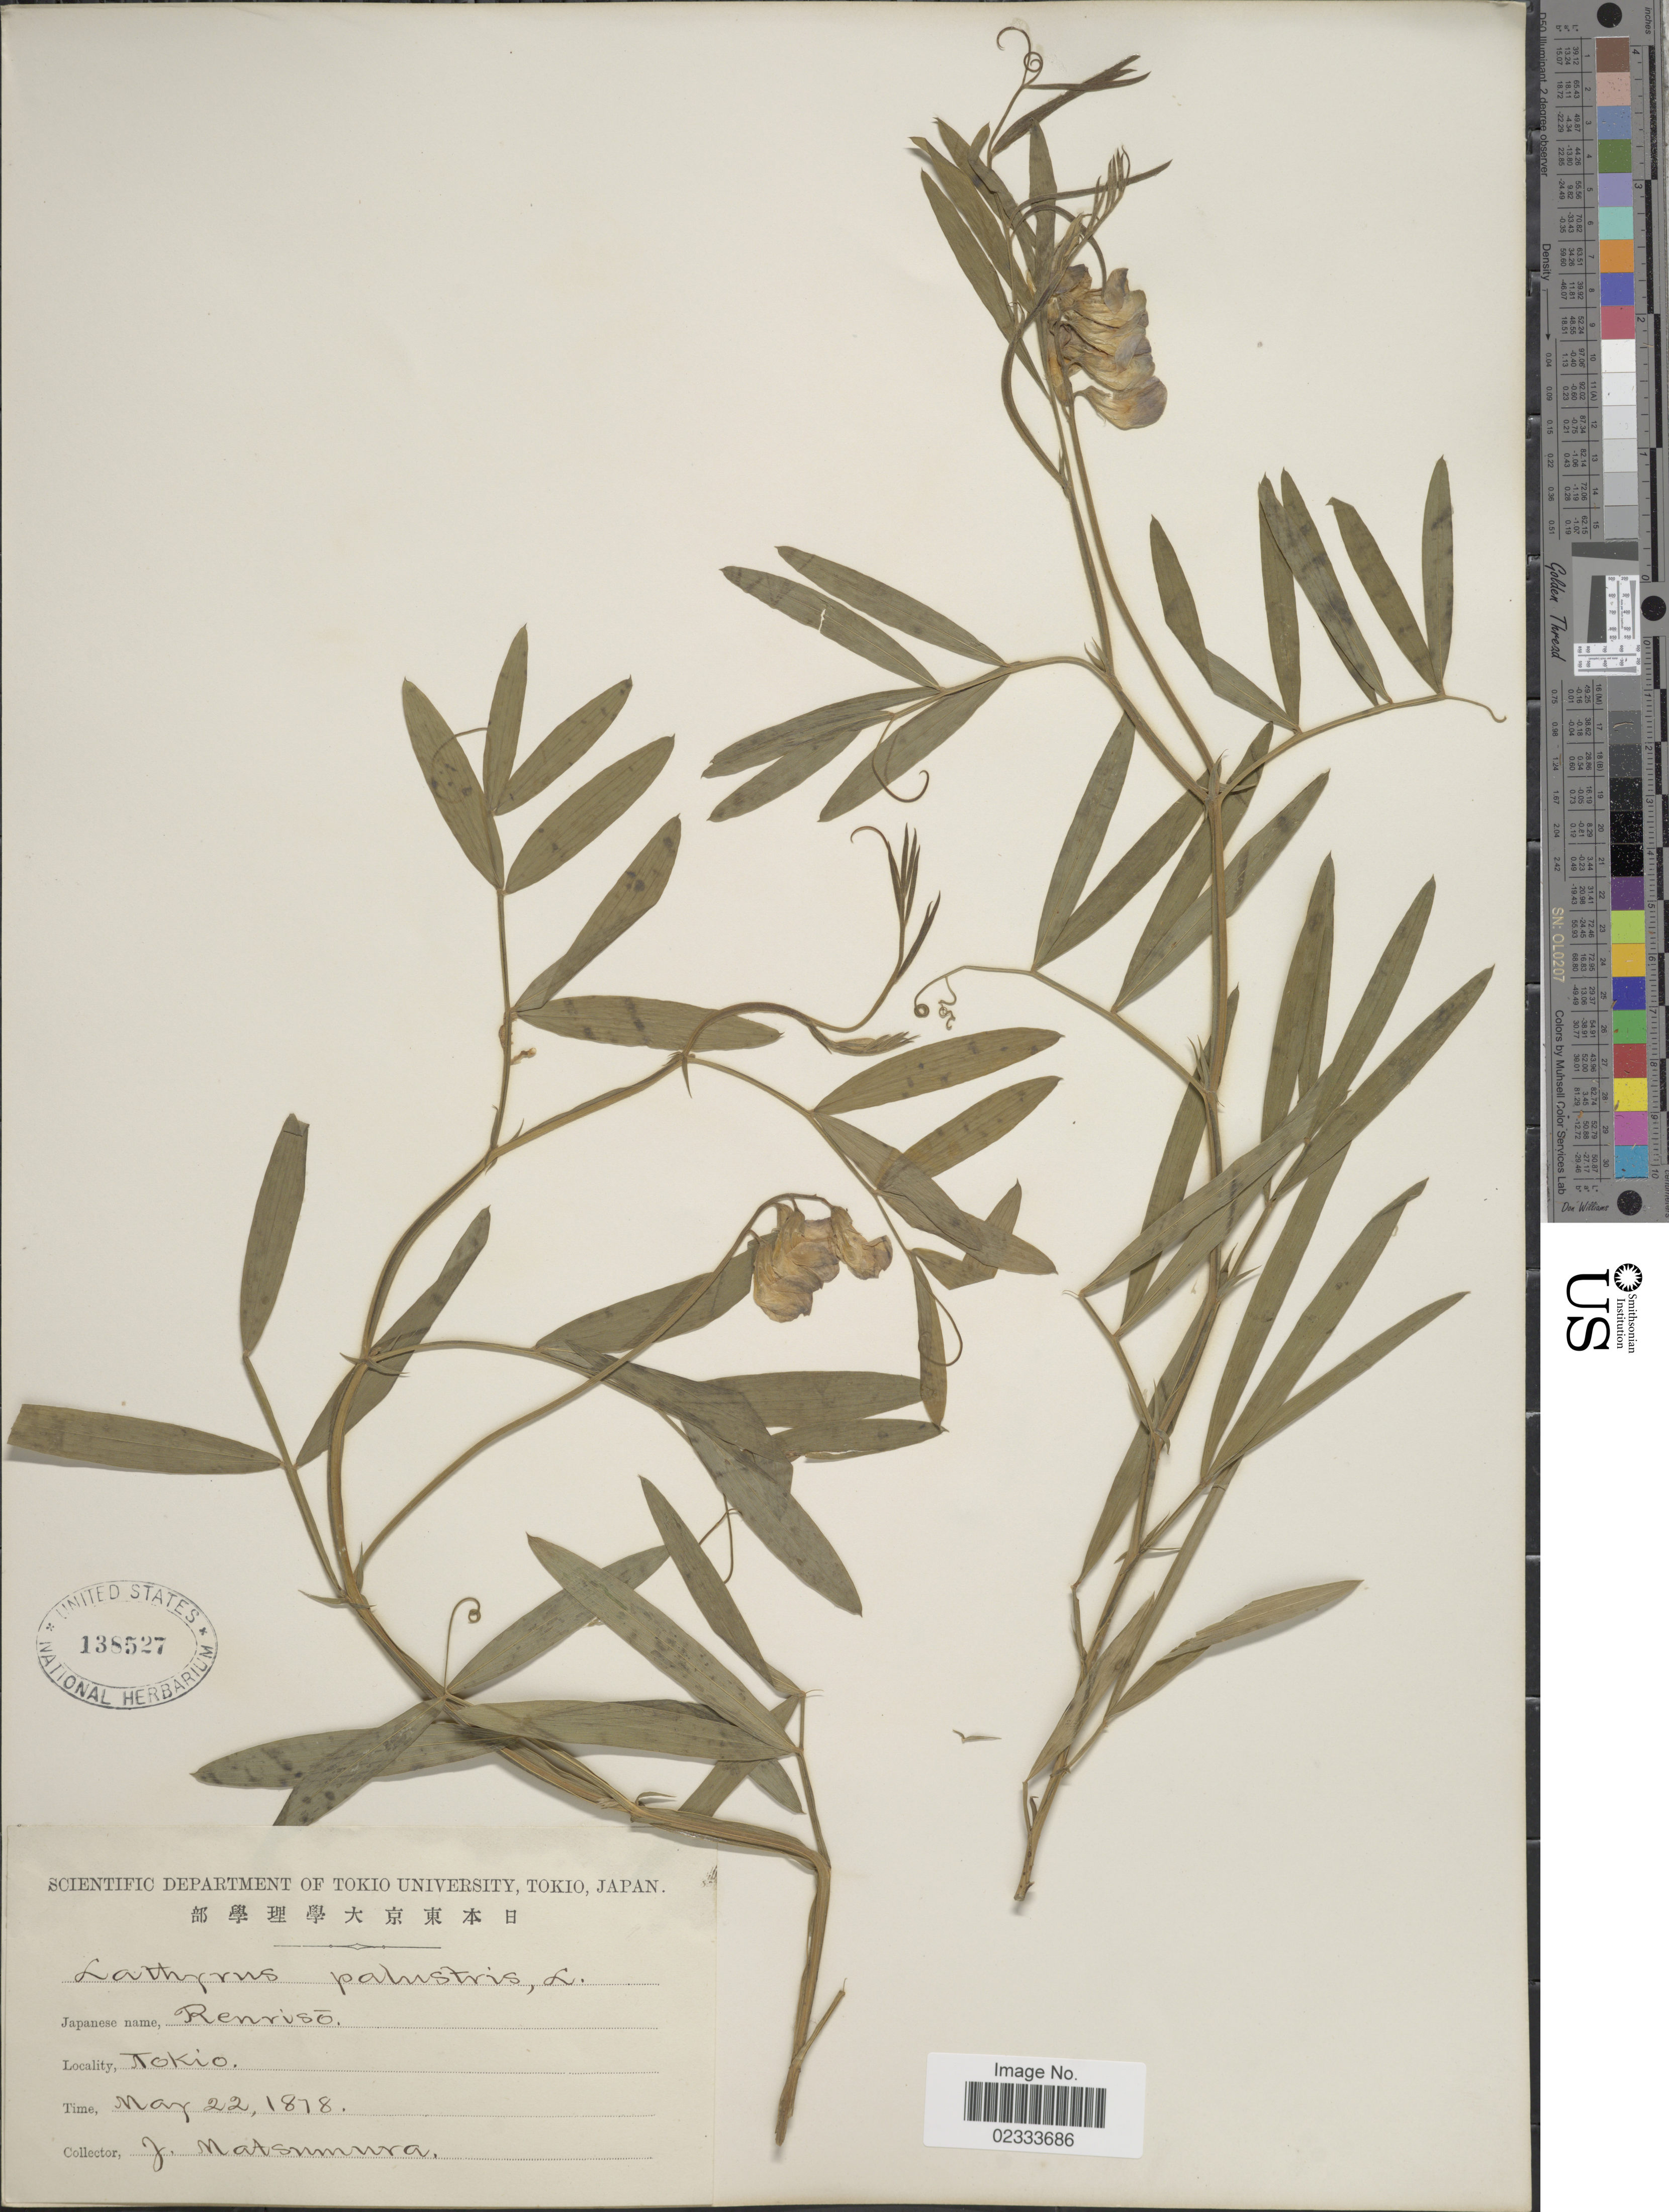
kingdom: Plantae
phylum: Tracheophyta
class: Magnoliopsida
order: Fabales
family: Fabaceae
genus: Lathyrus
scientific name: Lathyrus palustris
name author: L.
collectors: J. Matsumura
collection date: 1878-05-22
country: Japan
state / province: Tokyo, Federal City of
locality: Tokio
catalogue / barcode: US 138527